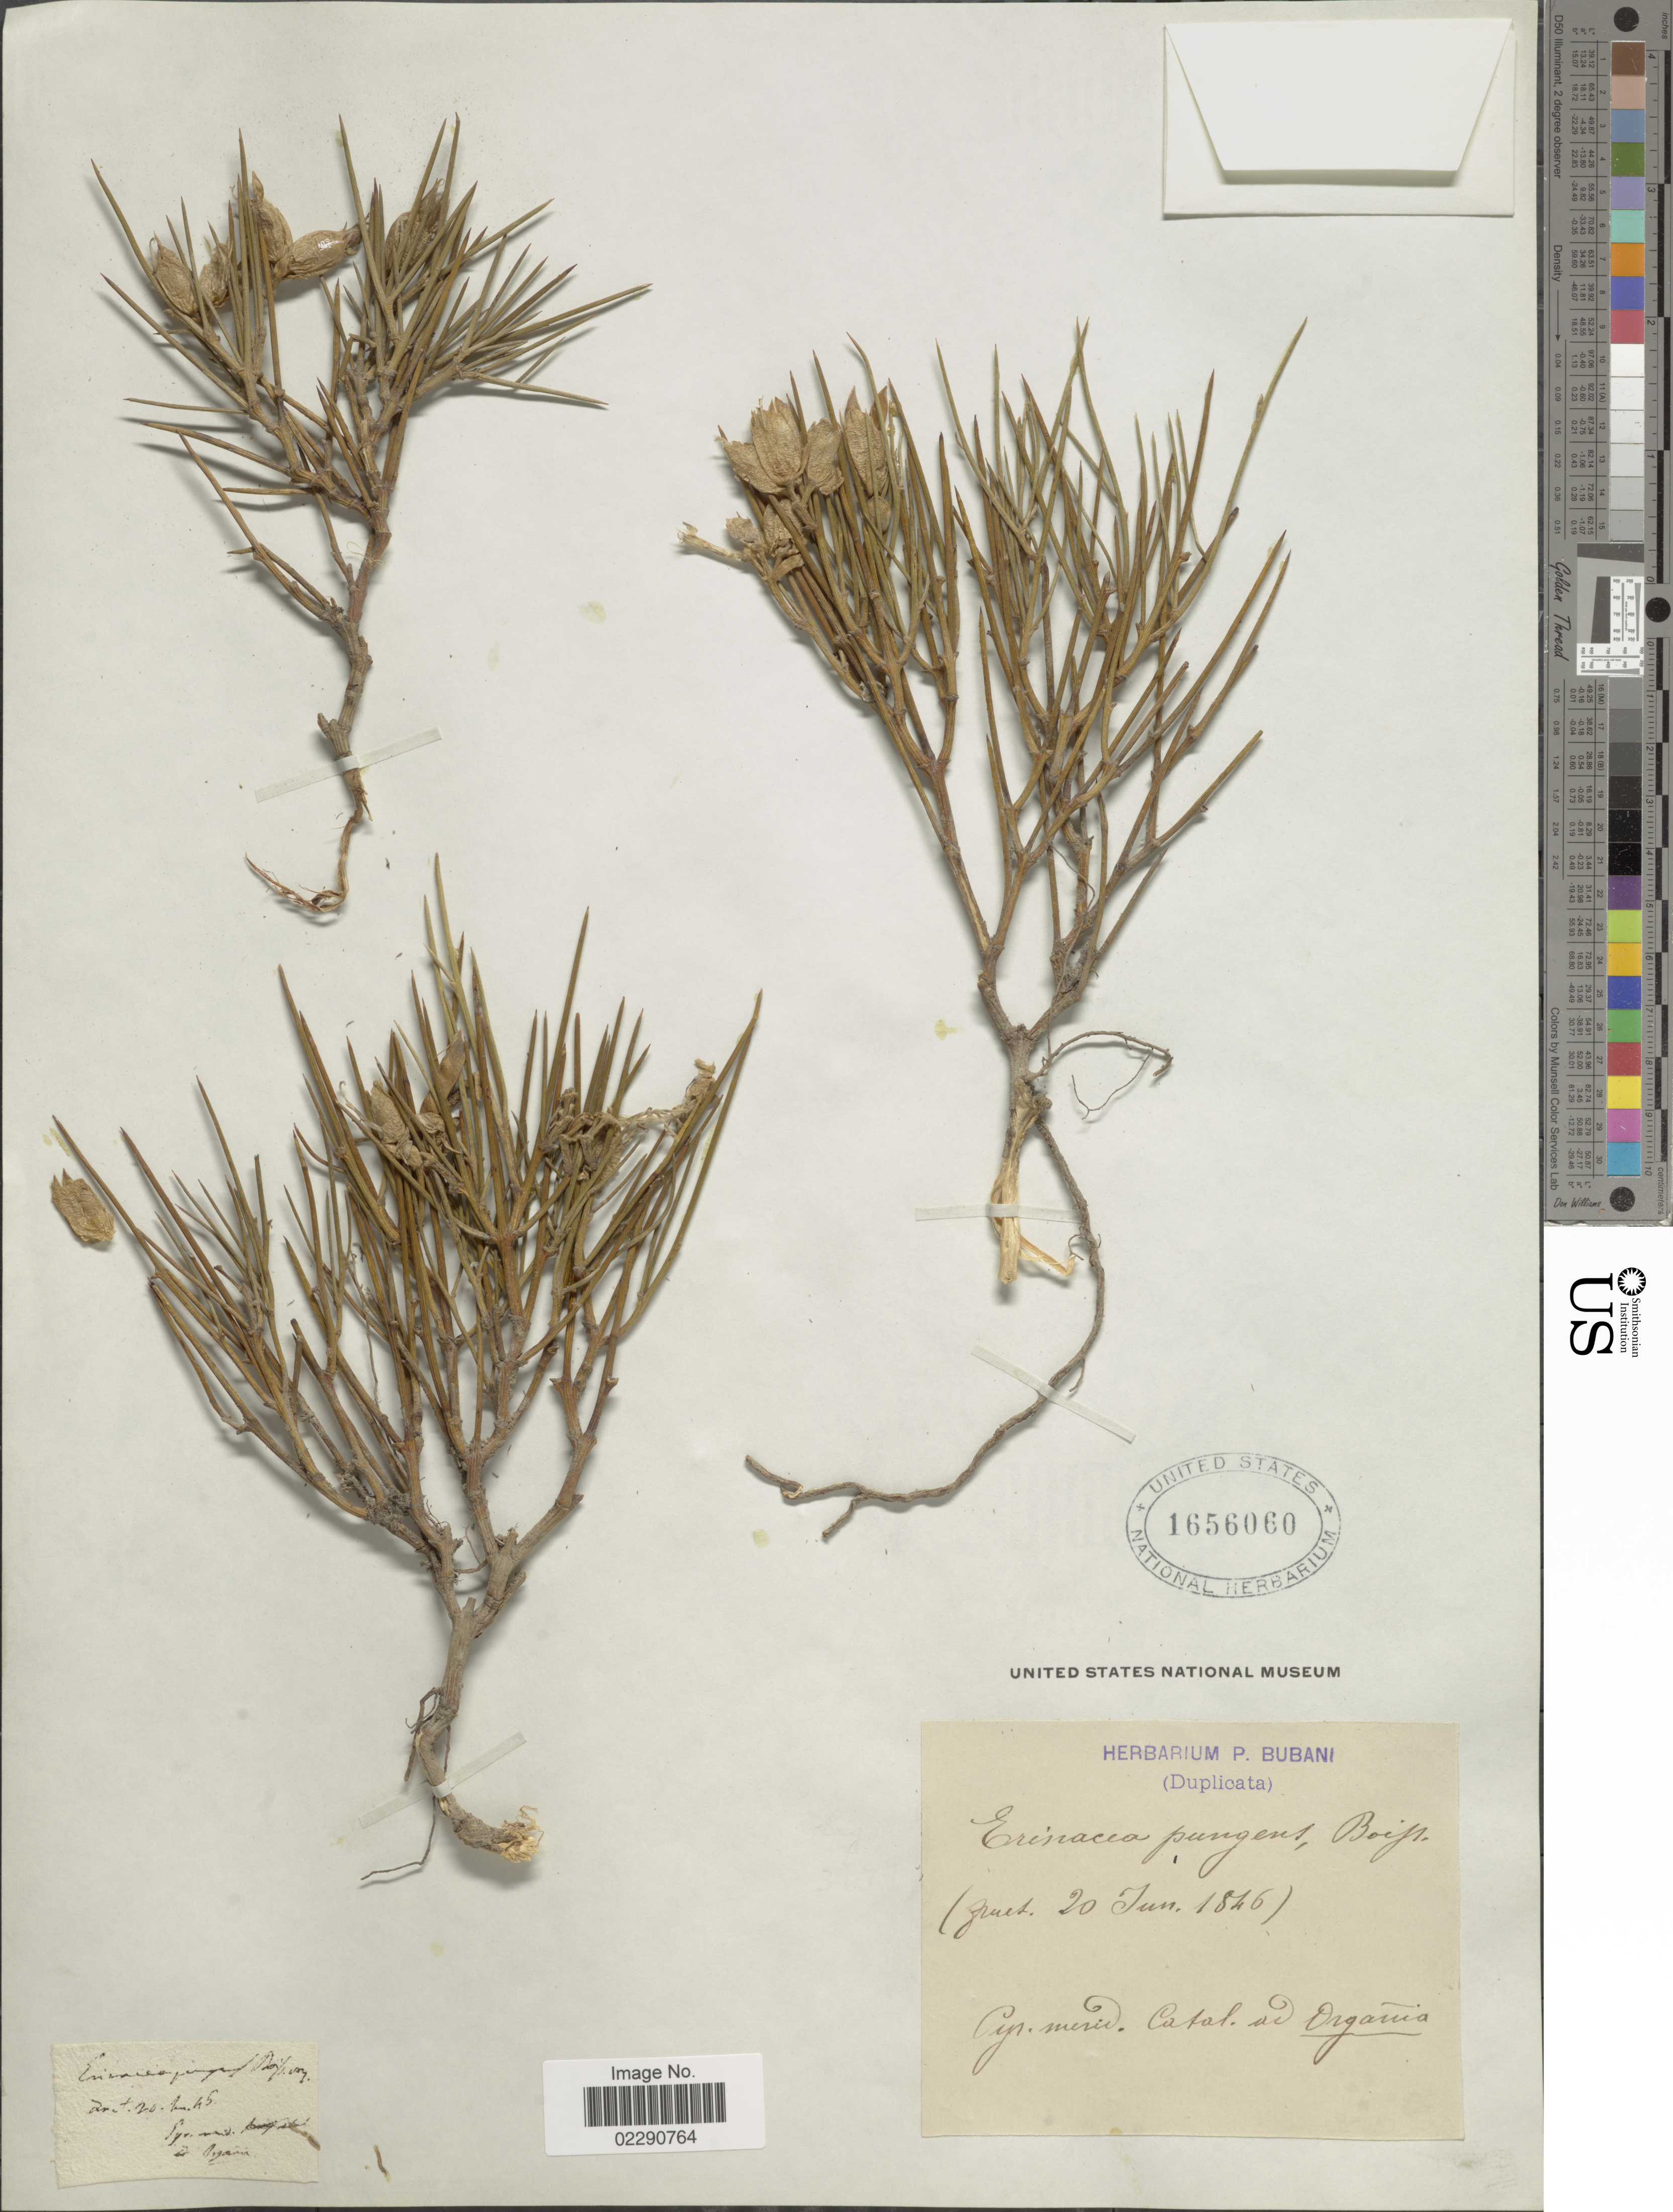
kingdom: Plantae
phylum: Tracheophyta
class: Magnoliopsida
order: Fabales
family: Fabaceae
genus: Erinacea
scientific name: Erinacea pungens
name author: Boiss.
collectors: ex herb. P. Bubani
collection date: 1846-06-20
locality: Pyr. merid. Catal. ad Organica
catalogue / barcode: US 1656060